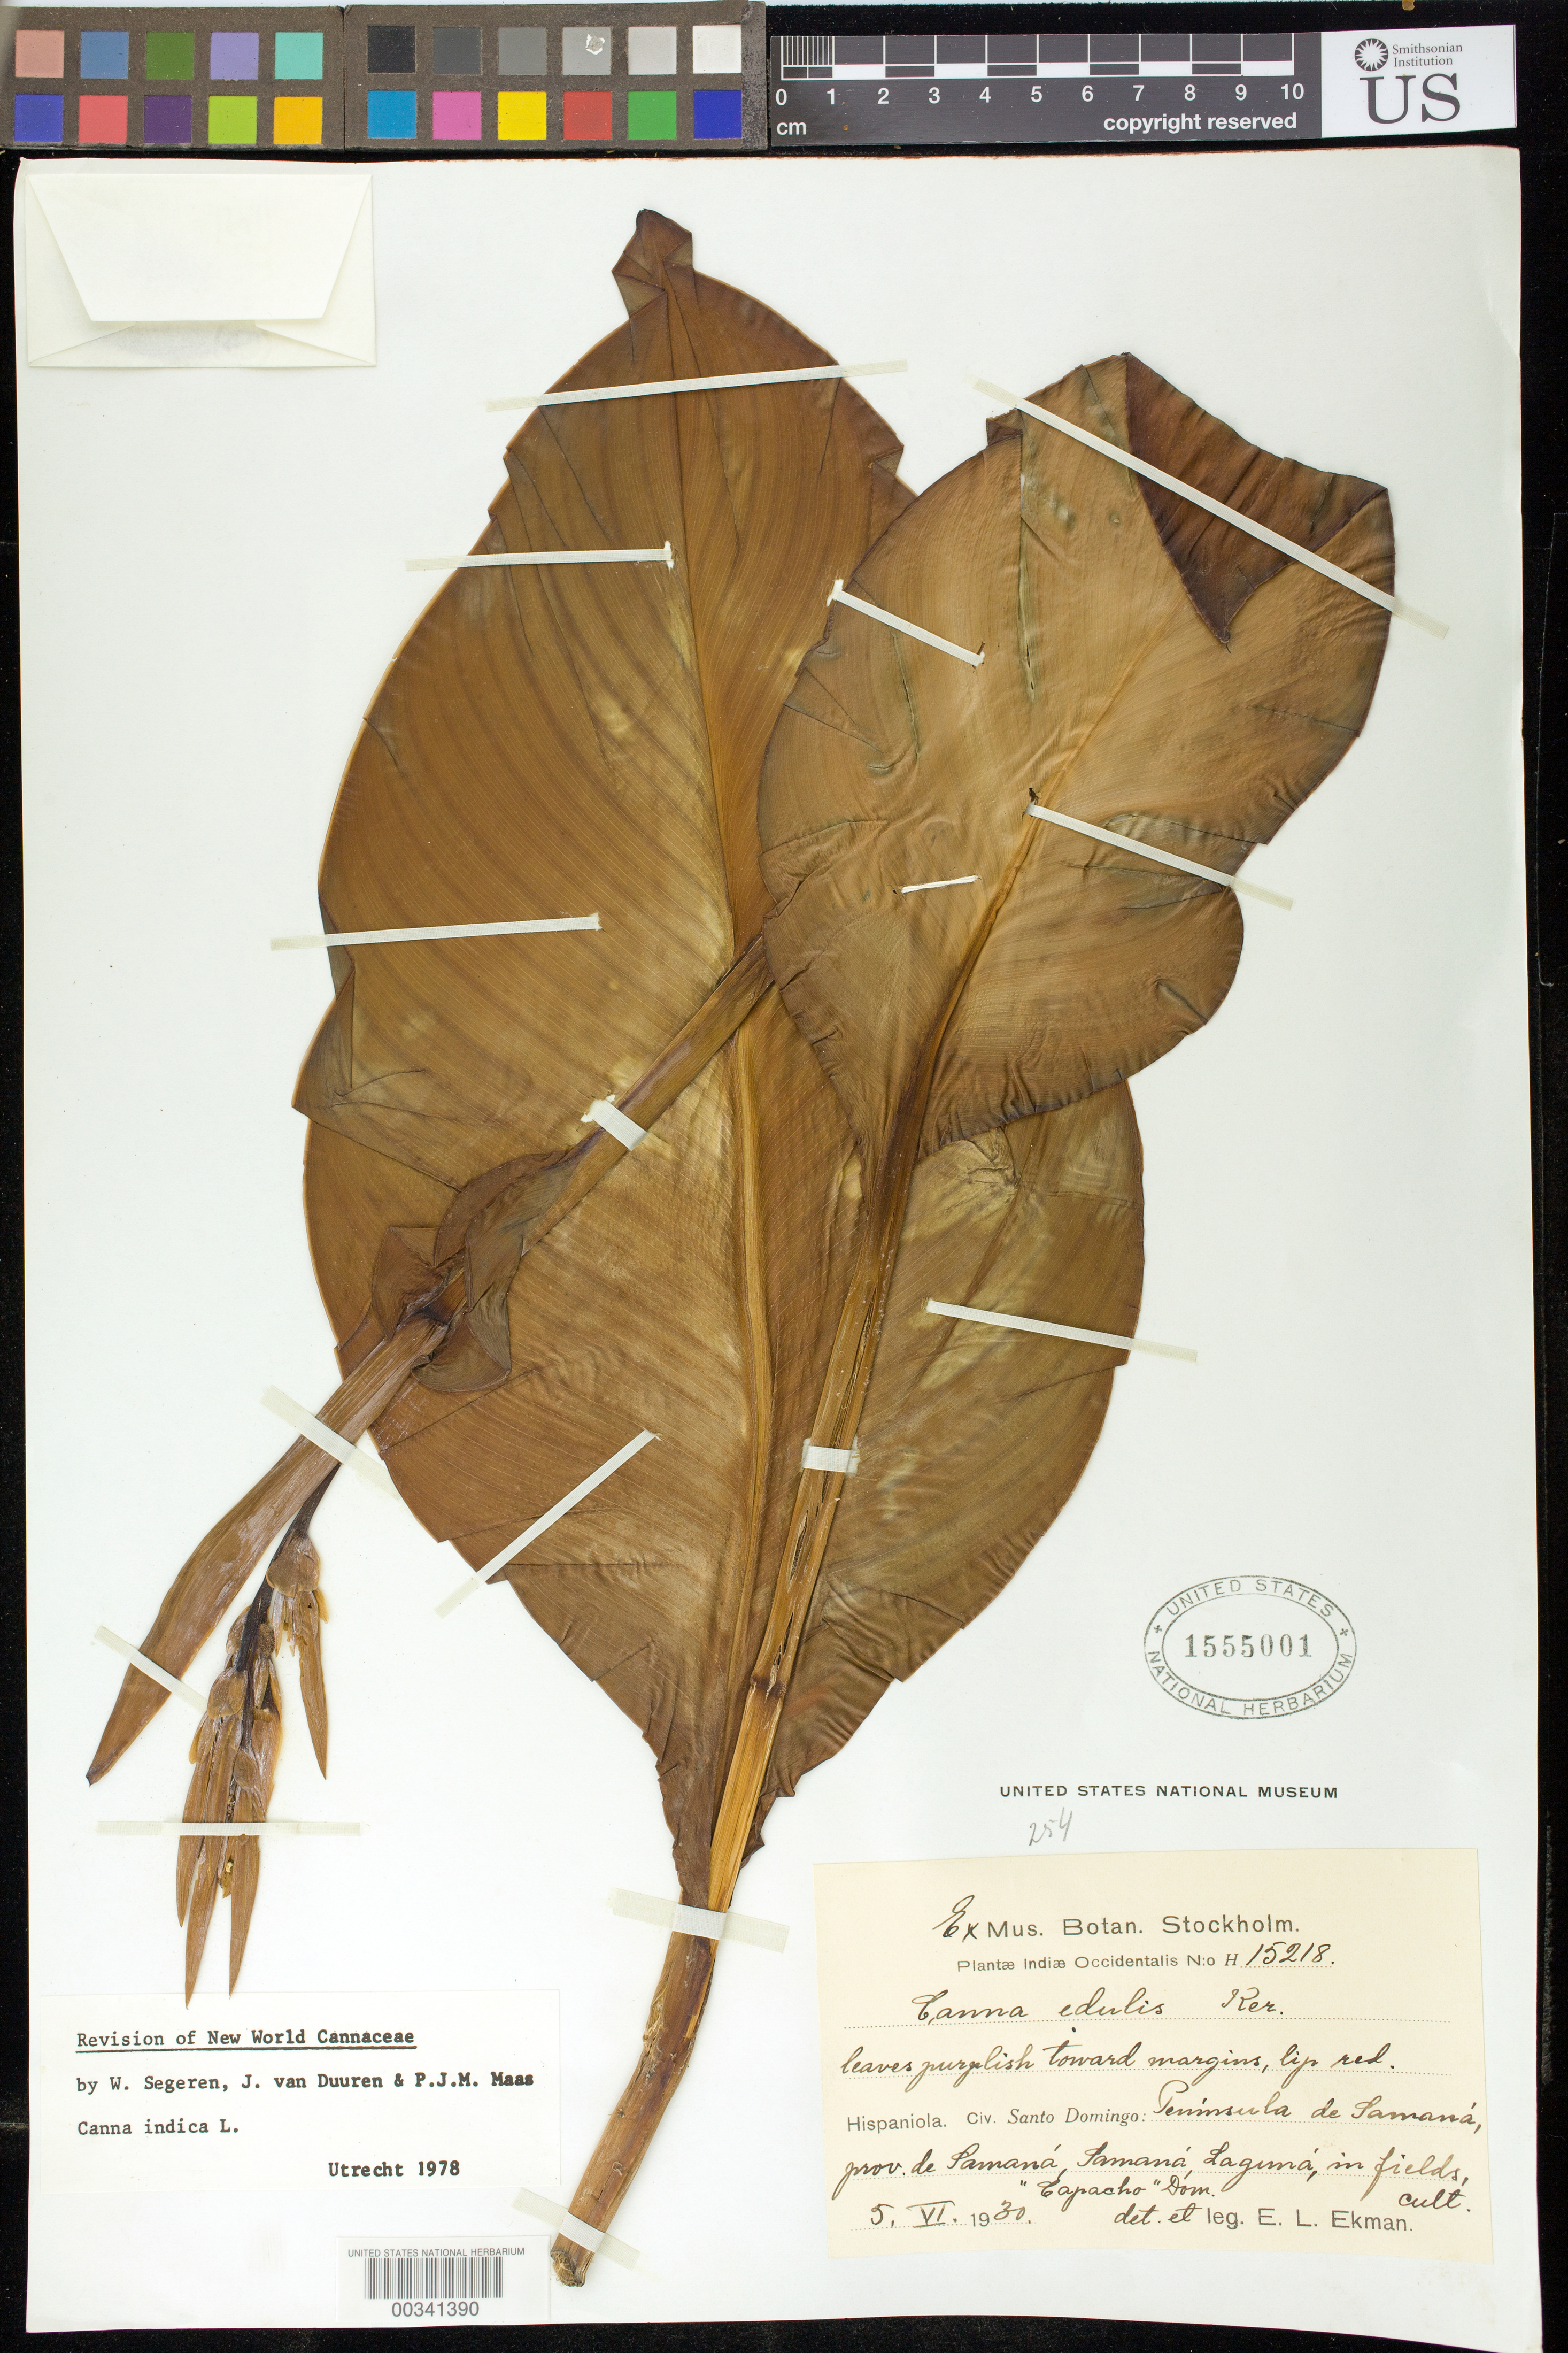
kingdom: Plantae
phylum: Tracheophyta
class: Liliopsida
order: Zingiberales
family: Cannaceae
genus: Canna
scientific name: Canna indica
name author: L.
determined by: Segeren, W.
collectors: E. L. Ekman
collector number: H15218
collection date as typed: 05 Jun 1930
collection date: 1930-06-05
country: Dominican Republic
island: Hispaniola Island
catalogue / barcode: US 1555001